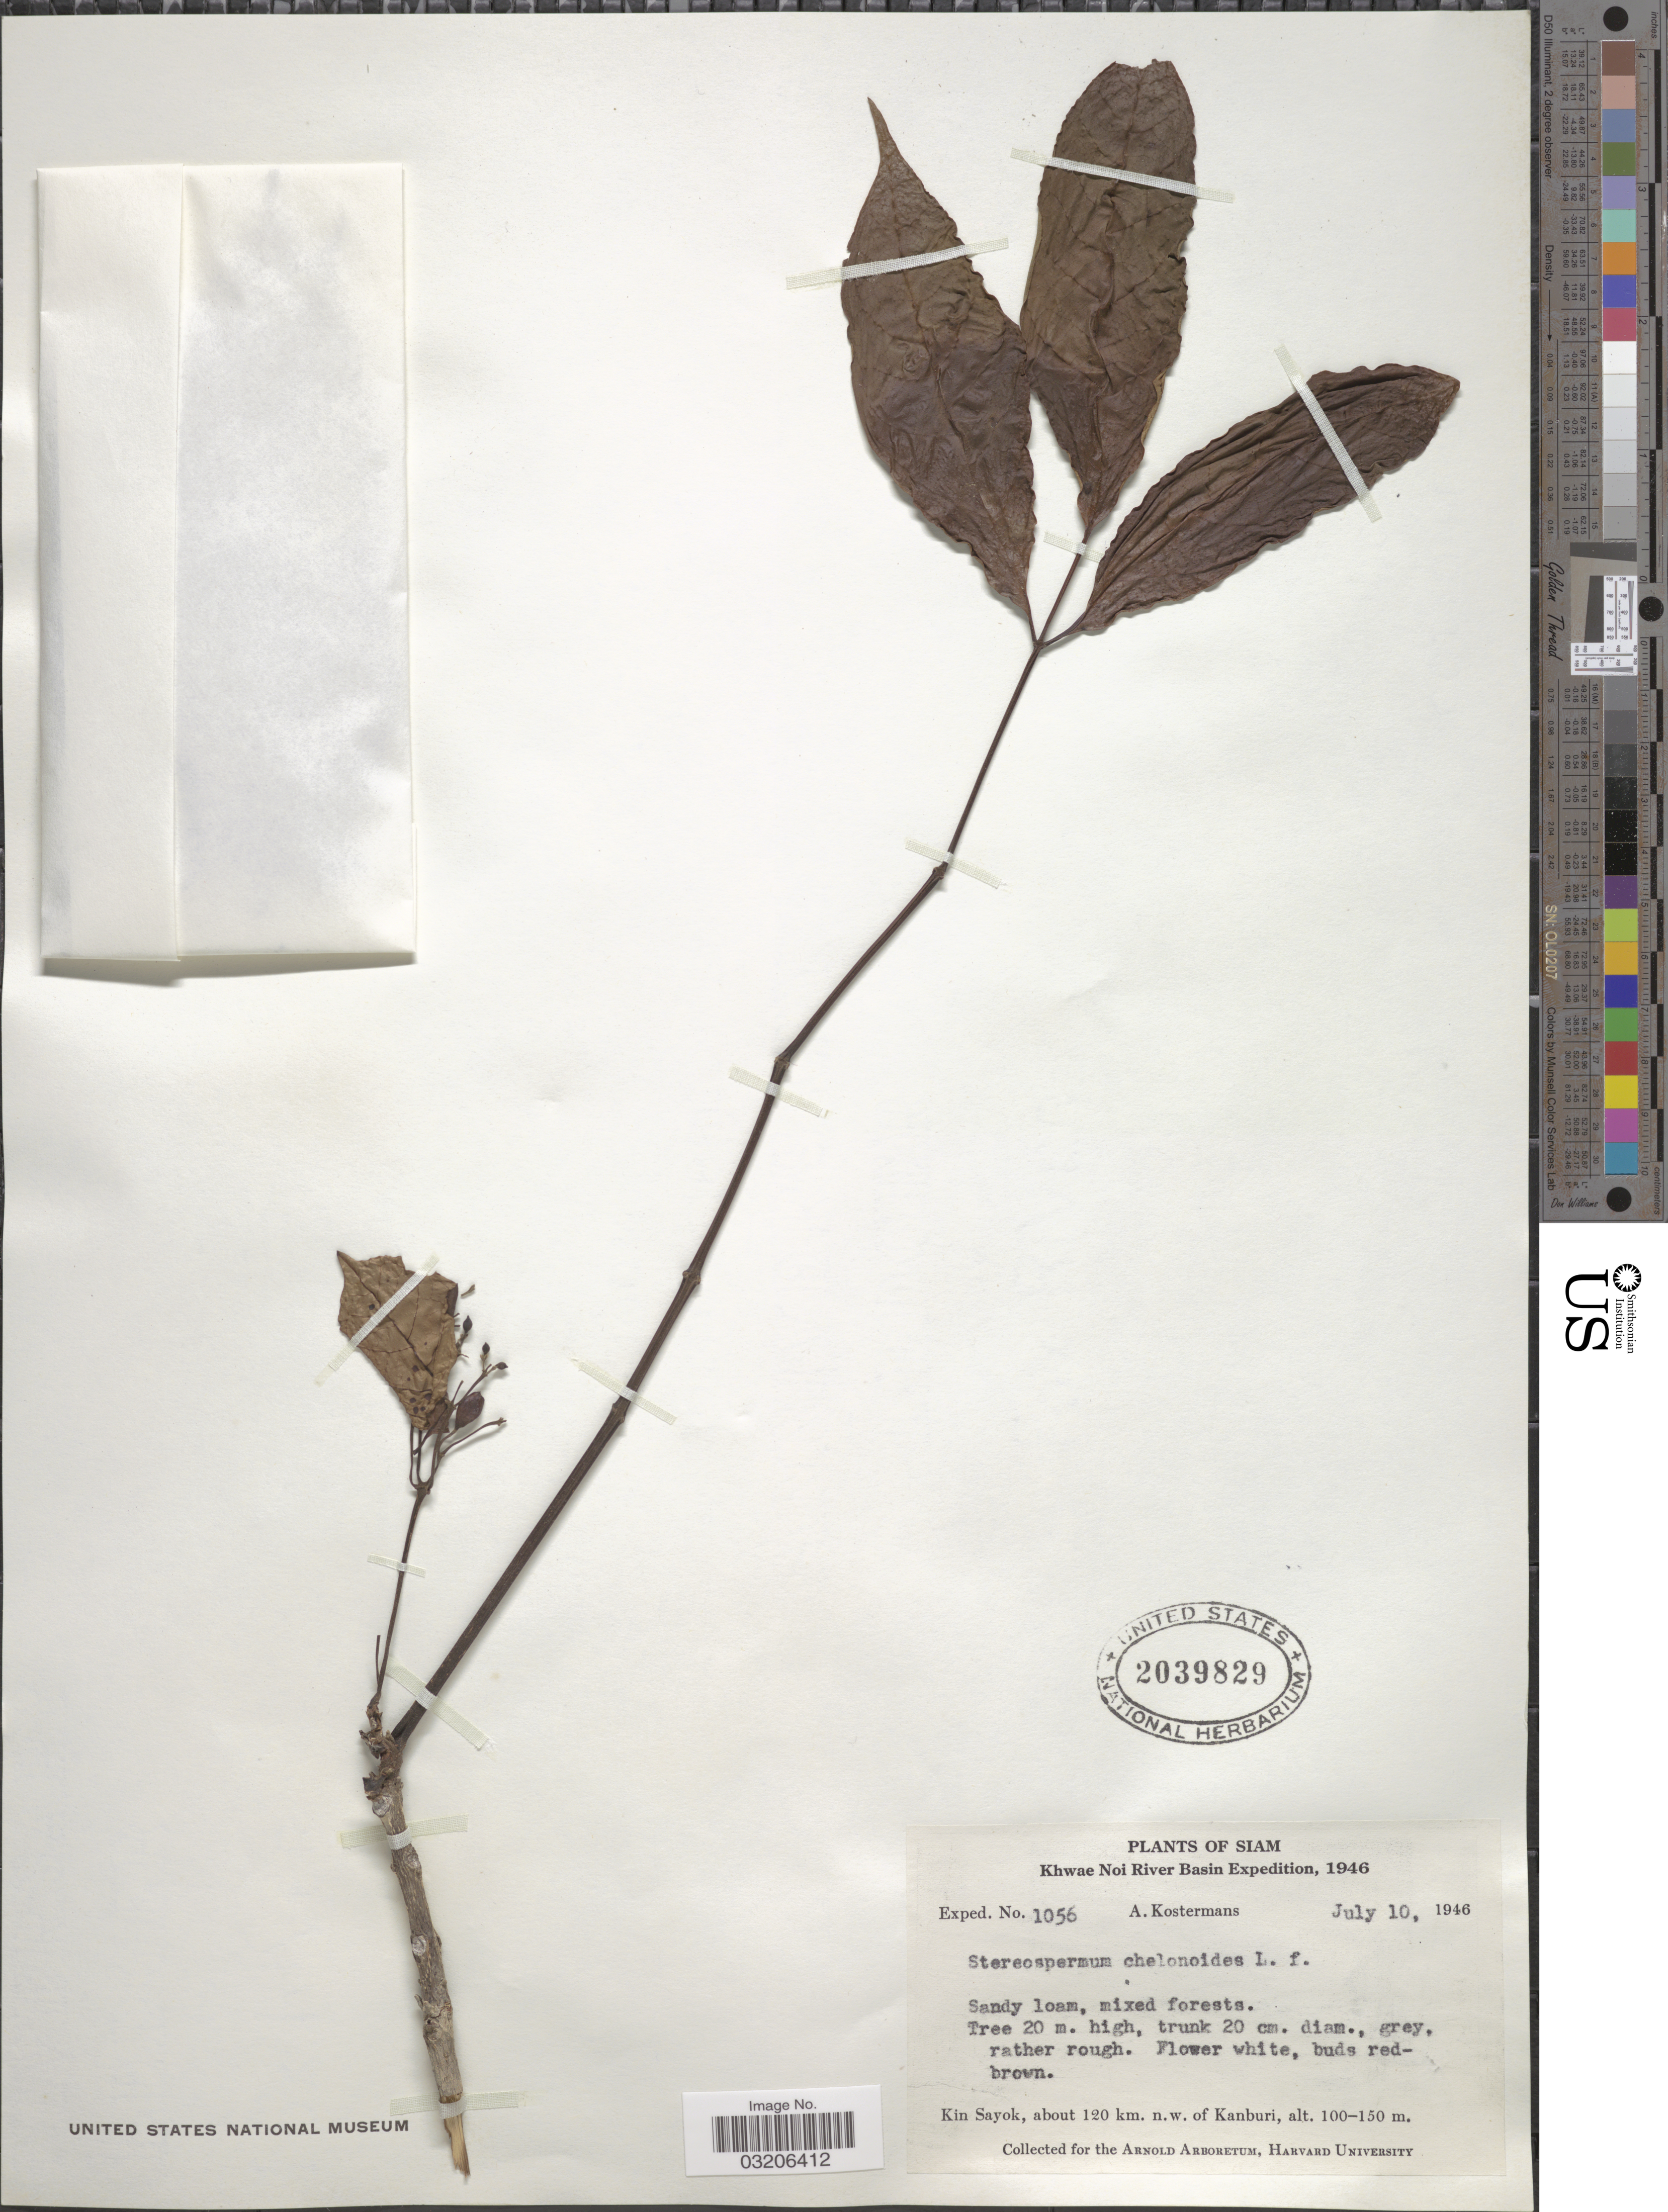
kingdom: Plantae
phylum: Tracheophyta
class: Magnoliopsida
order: Lamiales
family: Bignoniaceae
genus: Stereospermum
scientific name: Stereospermum chelonoides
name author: DC.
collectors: A. J. G. Kostermans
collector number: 1056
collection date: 1946-07-10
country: Thailand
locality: Siam. Khwae Noi River Basin. Kin Sayok, about 120 km. n.w. of Kanburi.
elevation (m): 100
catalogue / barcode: US 2039829